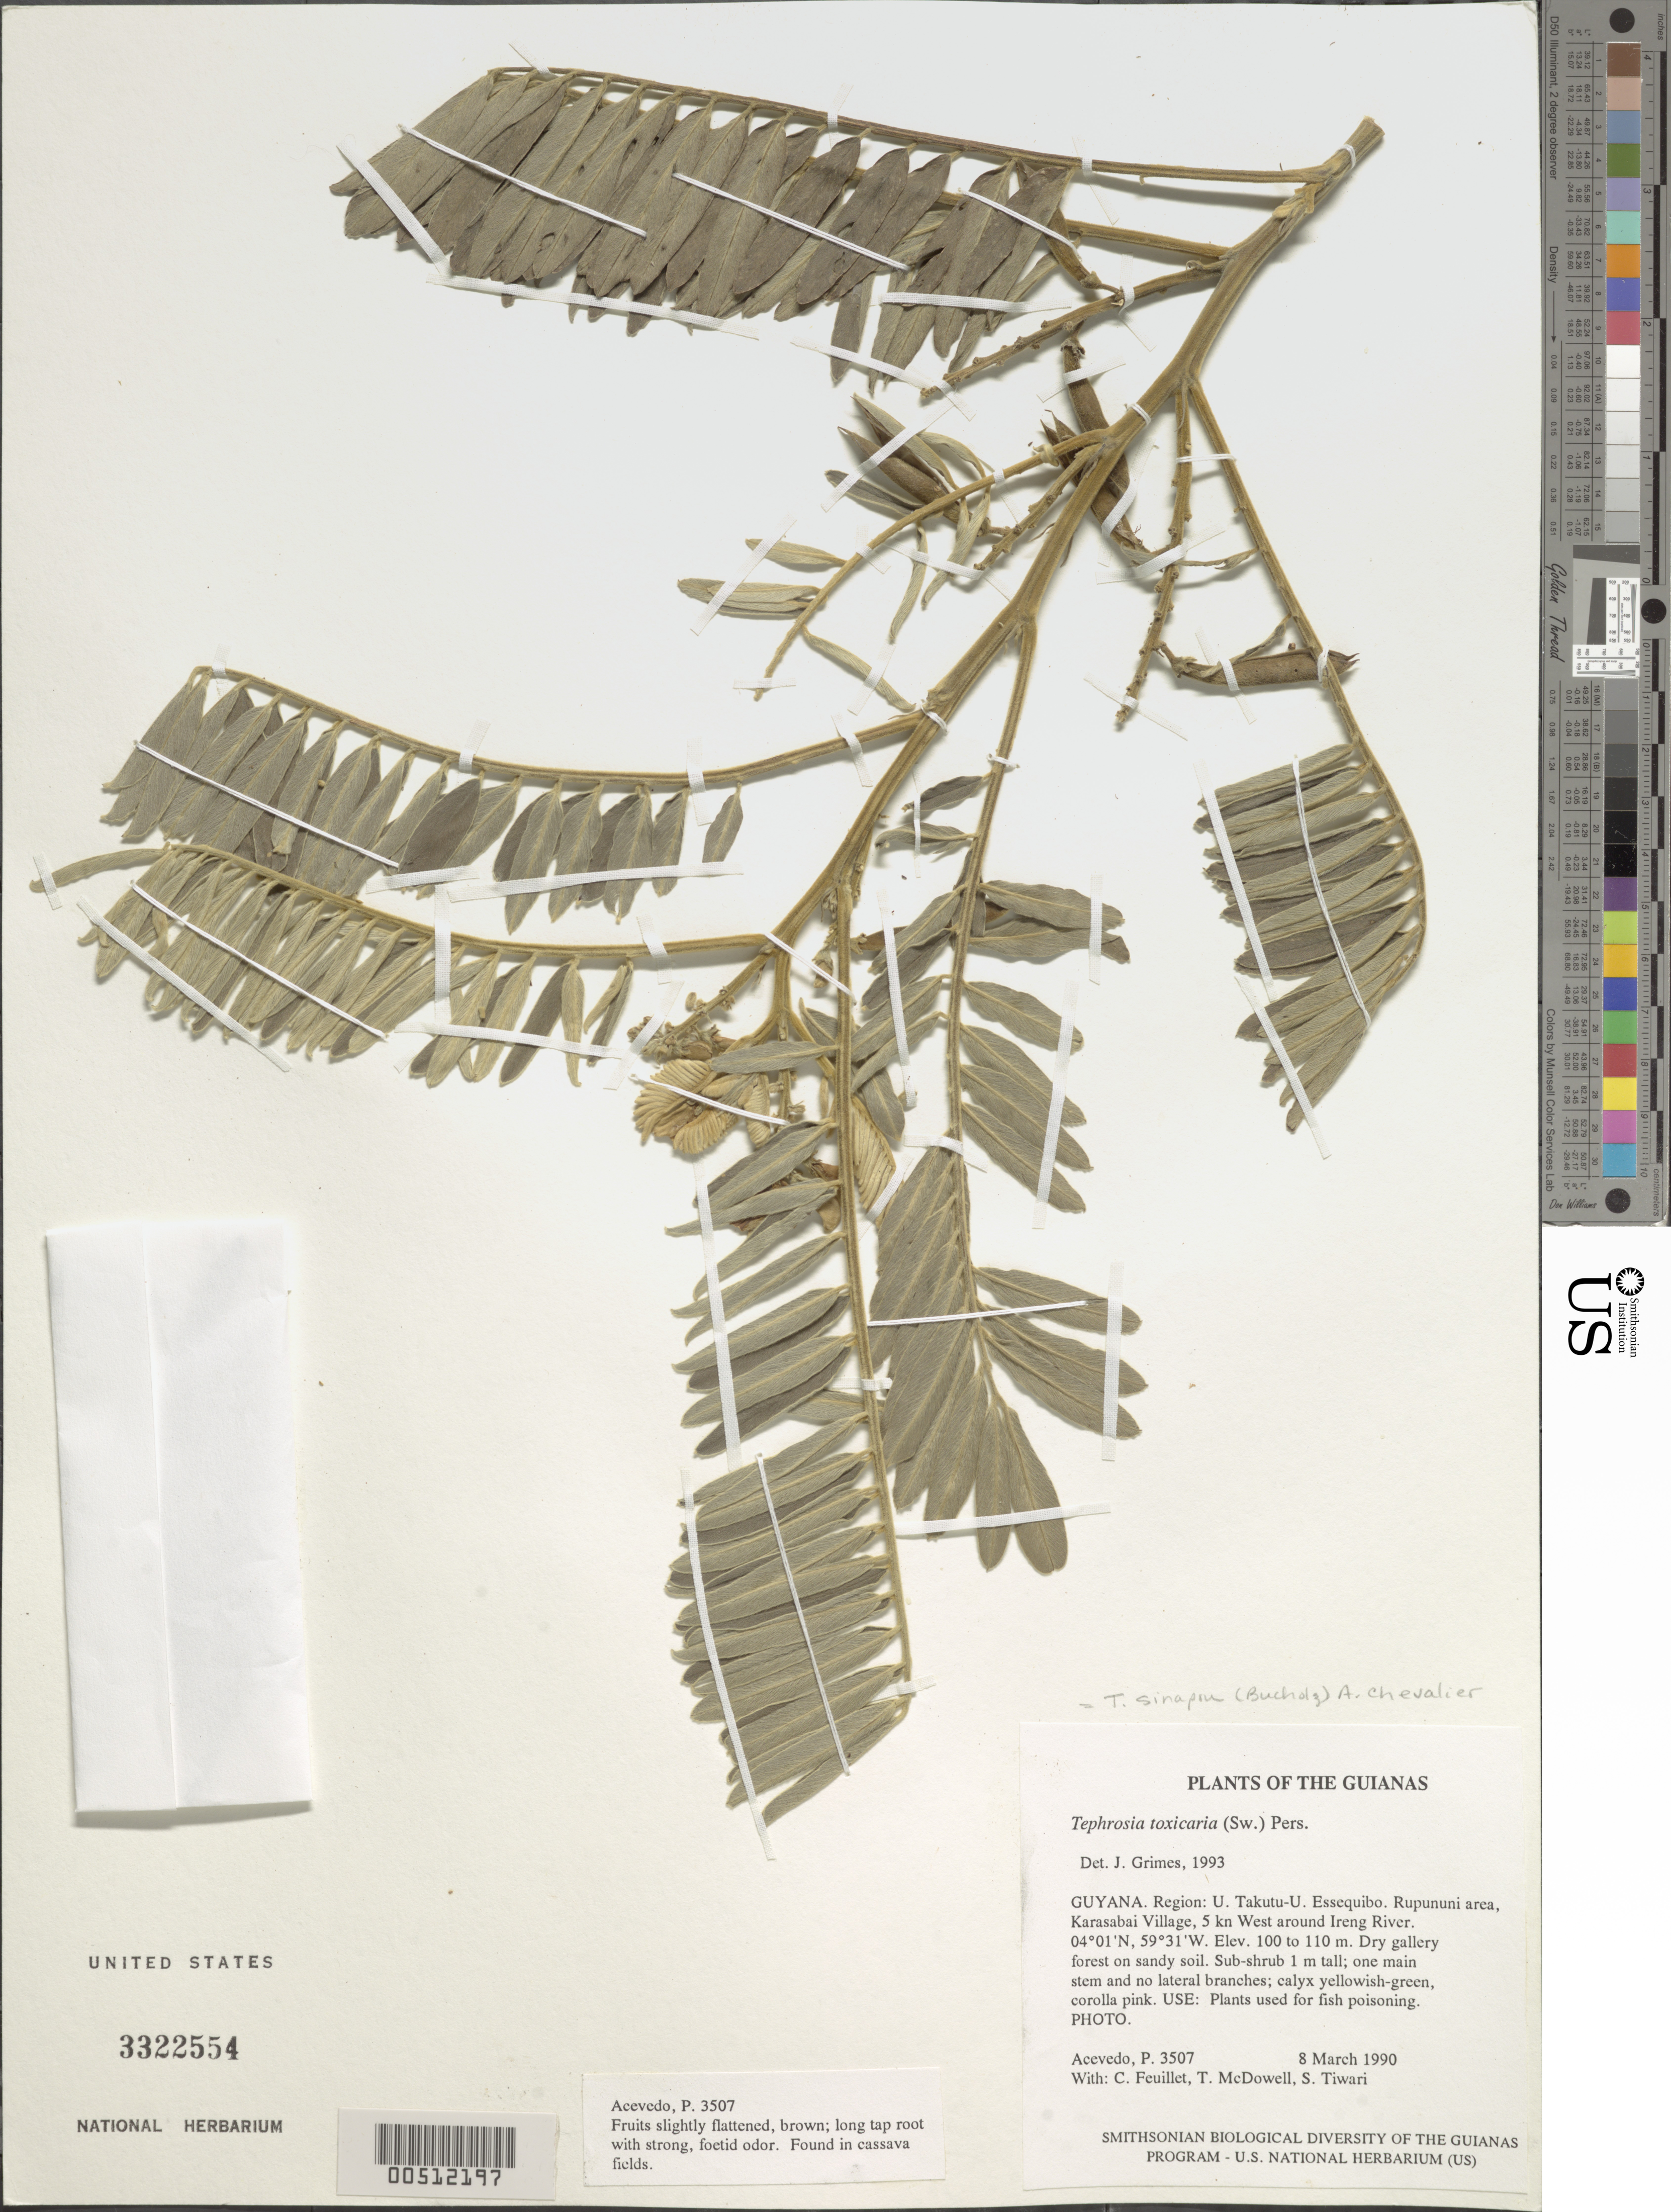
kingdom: Plantae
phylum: Tracheophyta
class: Magnoliopsida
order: Fabales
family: Fabaceae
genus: Tephrosia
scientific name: Tephrosia sinapou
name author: (Buc'hoz) A. Chev.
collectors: P. Acevedo-Rodr., C. Feuillet, T. McDowell & S. Tiwari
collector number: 3507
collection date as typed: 08 Mar 1990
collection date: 1990-03-08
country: Guyana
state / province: U. Takutu-U. Essequibo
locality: Rupununi area, Karasabai Village, 5 km West around Ireng River.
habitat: Dry gallery forest on sandy soil.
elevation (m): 100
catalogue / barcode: US 3322554